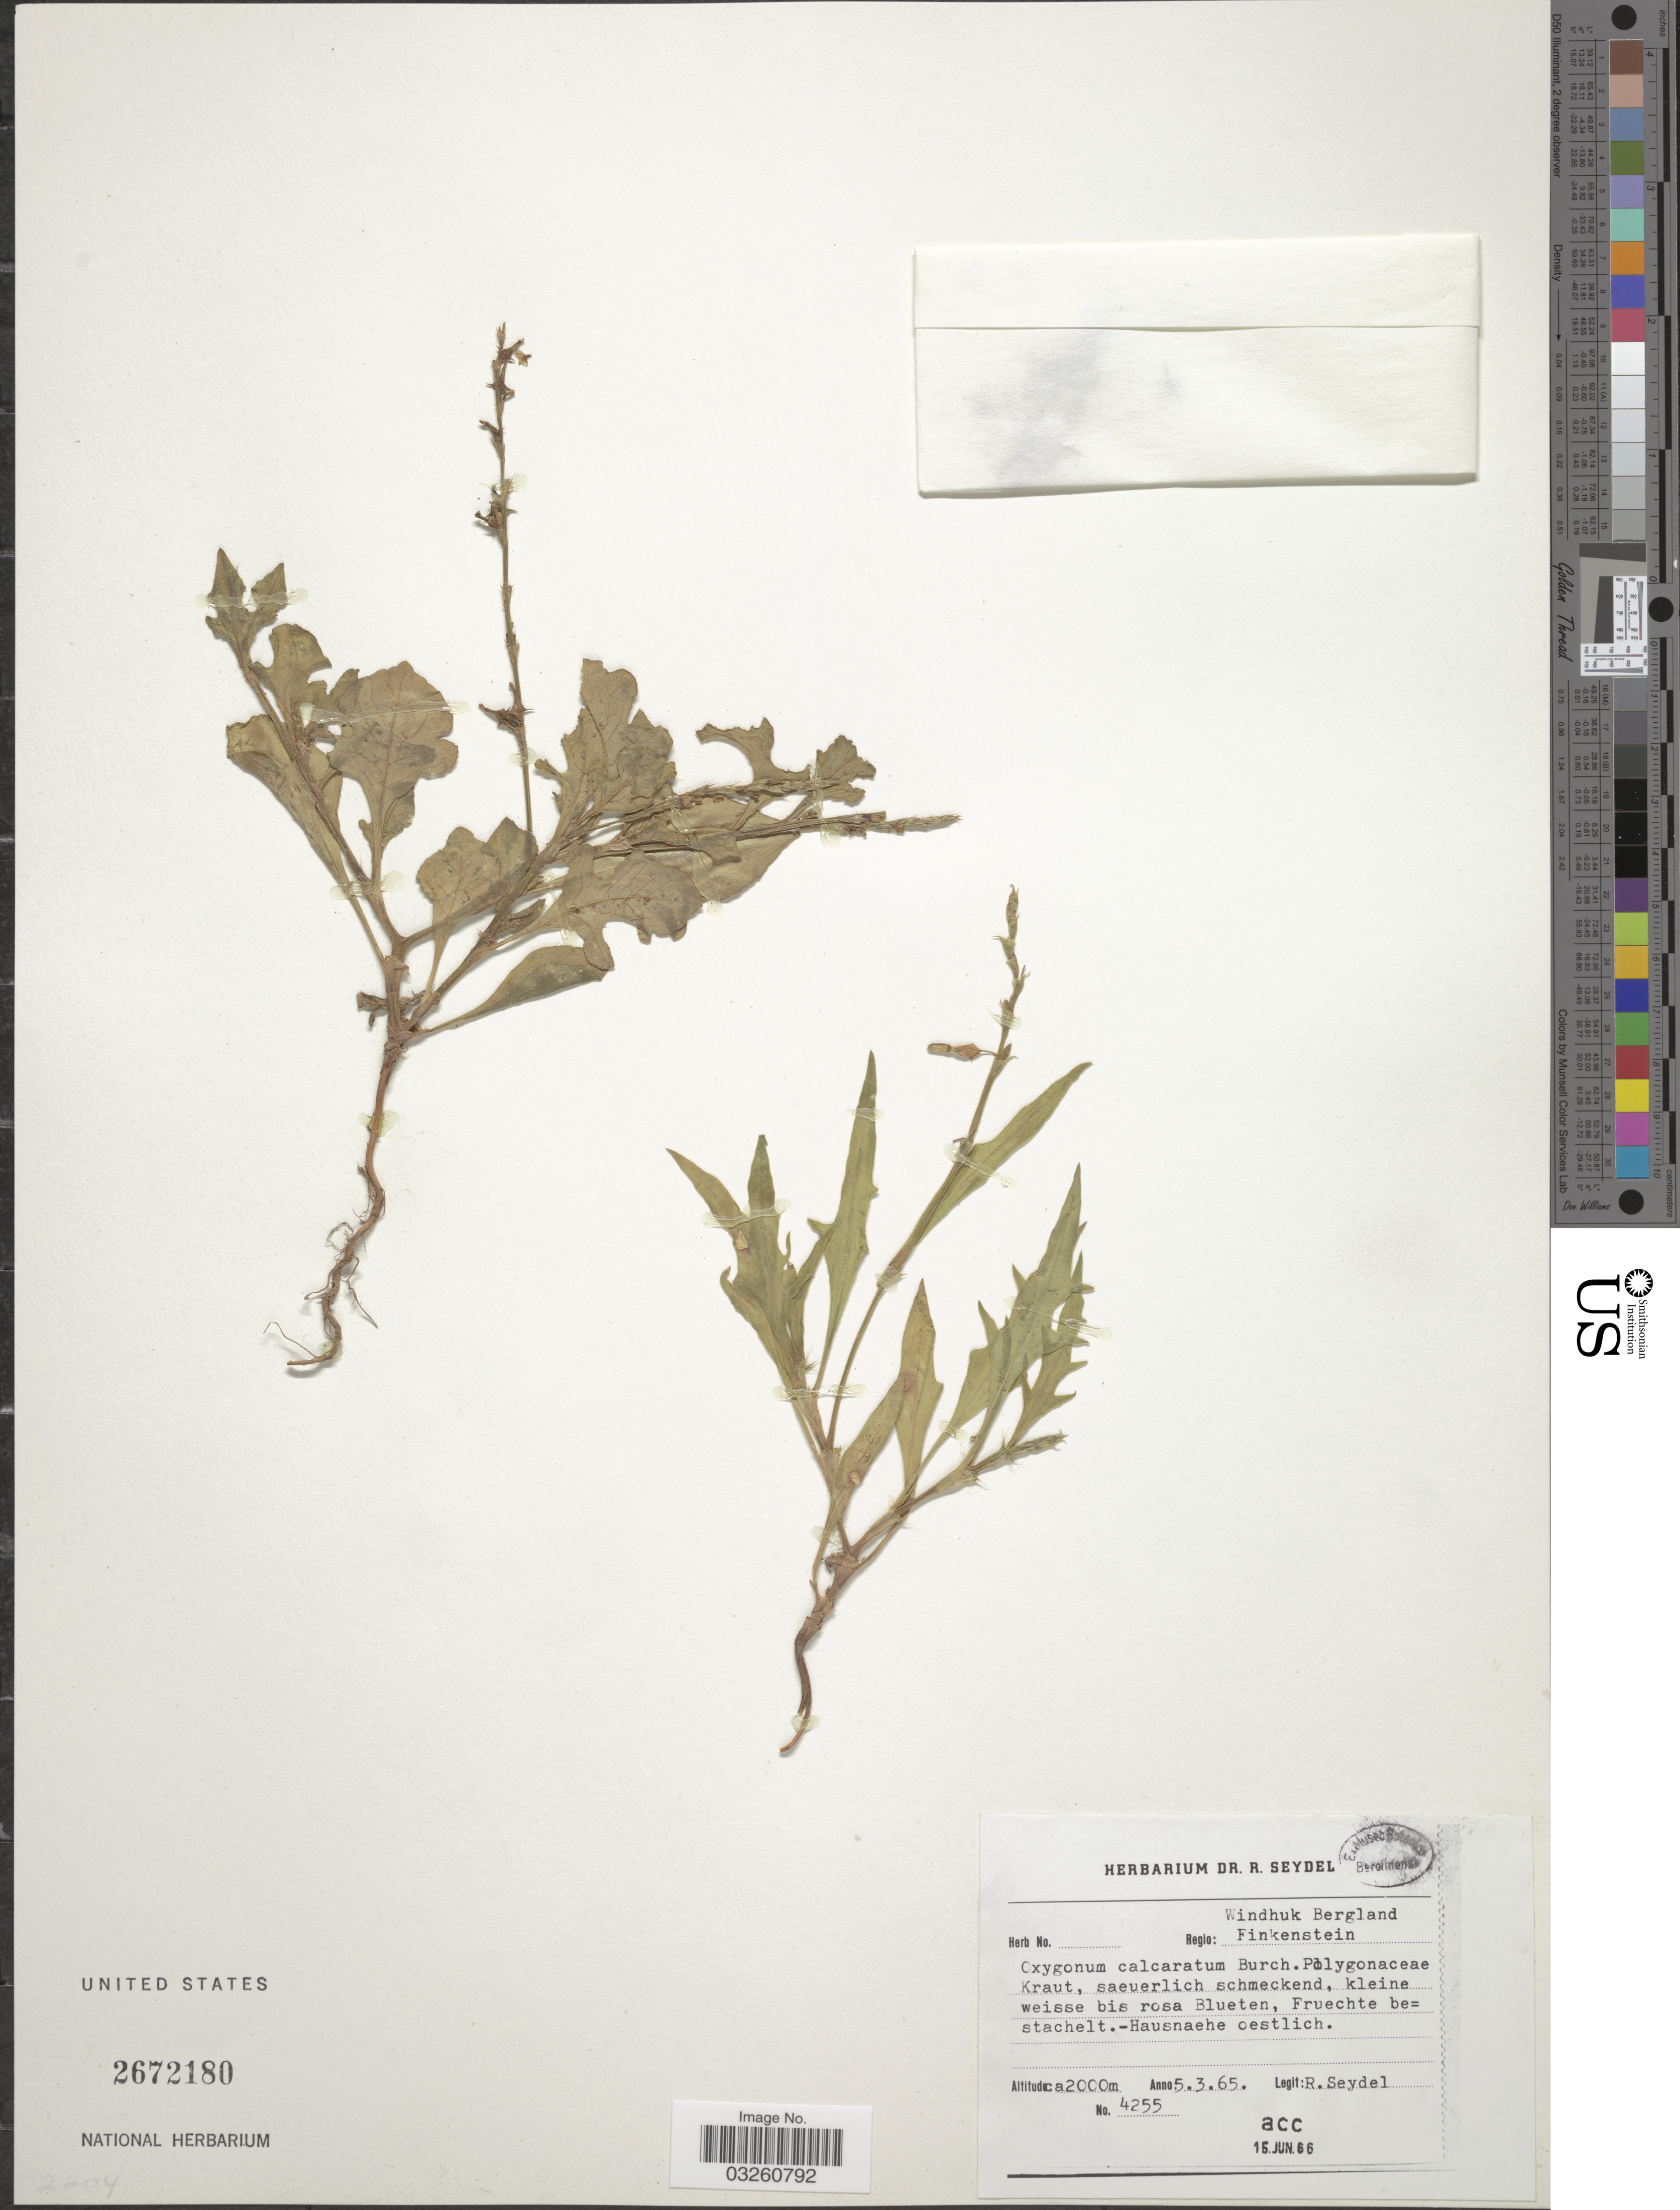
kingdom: Plantae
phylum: Tracheophyta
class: Magnoliopsida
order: Caryophyllales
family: Polygonaceae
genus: Oxygonum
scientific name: Oxygonum calcaratum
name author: Meisn.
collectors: R. Seydel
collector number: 4255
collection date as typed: Transcribed d/m/y: 5/3/65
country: Namibia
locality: Regio: Windhuk Bergland Finkenstein.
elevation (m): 2000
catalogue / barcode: US 2672180